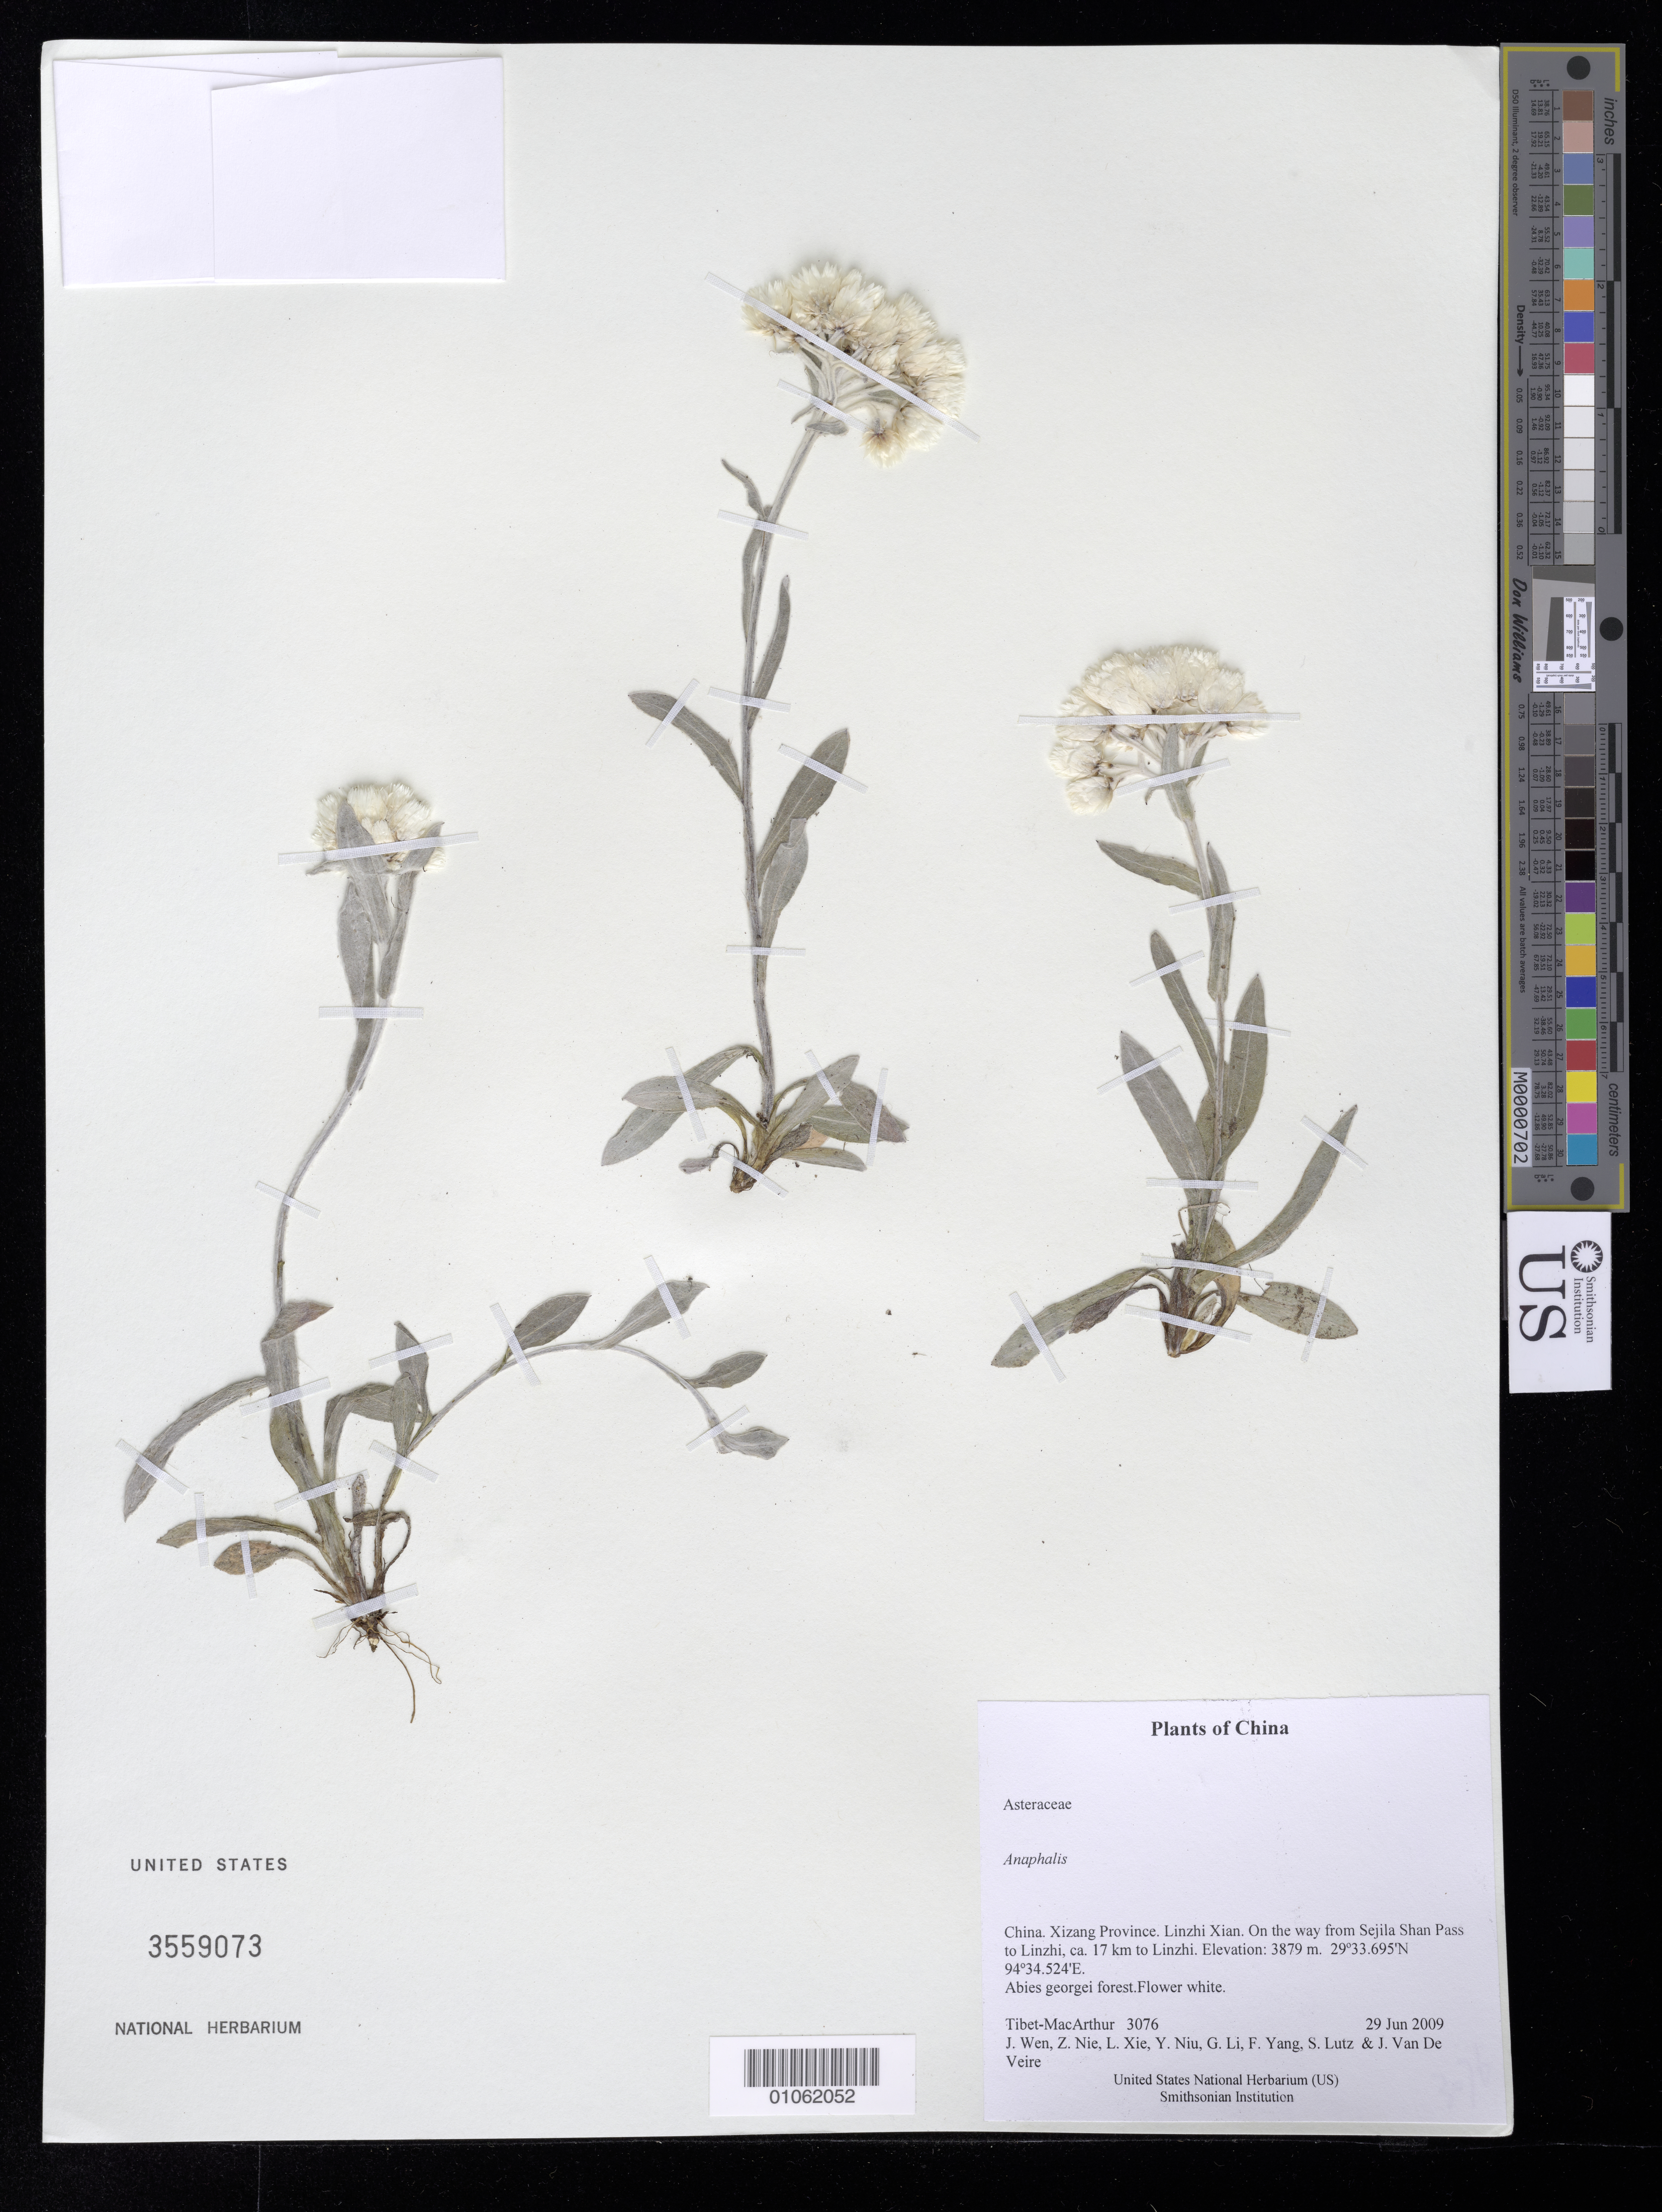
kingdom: Plantae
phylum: Tracheophyta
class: Magnoliopsida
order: Asterales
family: Asteraceae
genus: Anaphalis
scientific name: Anaphalis sp.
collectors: Tibet-MacArthur, J. Wen, Z. Nie, L. Xie, Y. Niu, G. Li, F. Yang, S. Lutz & J. Van De Veire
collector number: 3076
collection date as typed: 29 Jun 2009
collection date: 2009-06-29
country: China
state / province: Xizang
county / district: Linzhi Xian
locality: On the way from Sejila Shan Pass to Linzhi, ca. 17 km to Linzhi.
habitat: Abies georgei forest.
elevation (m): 3879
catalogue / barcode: US 3559073